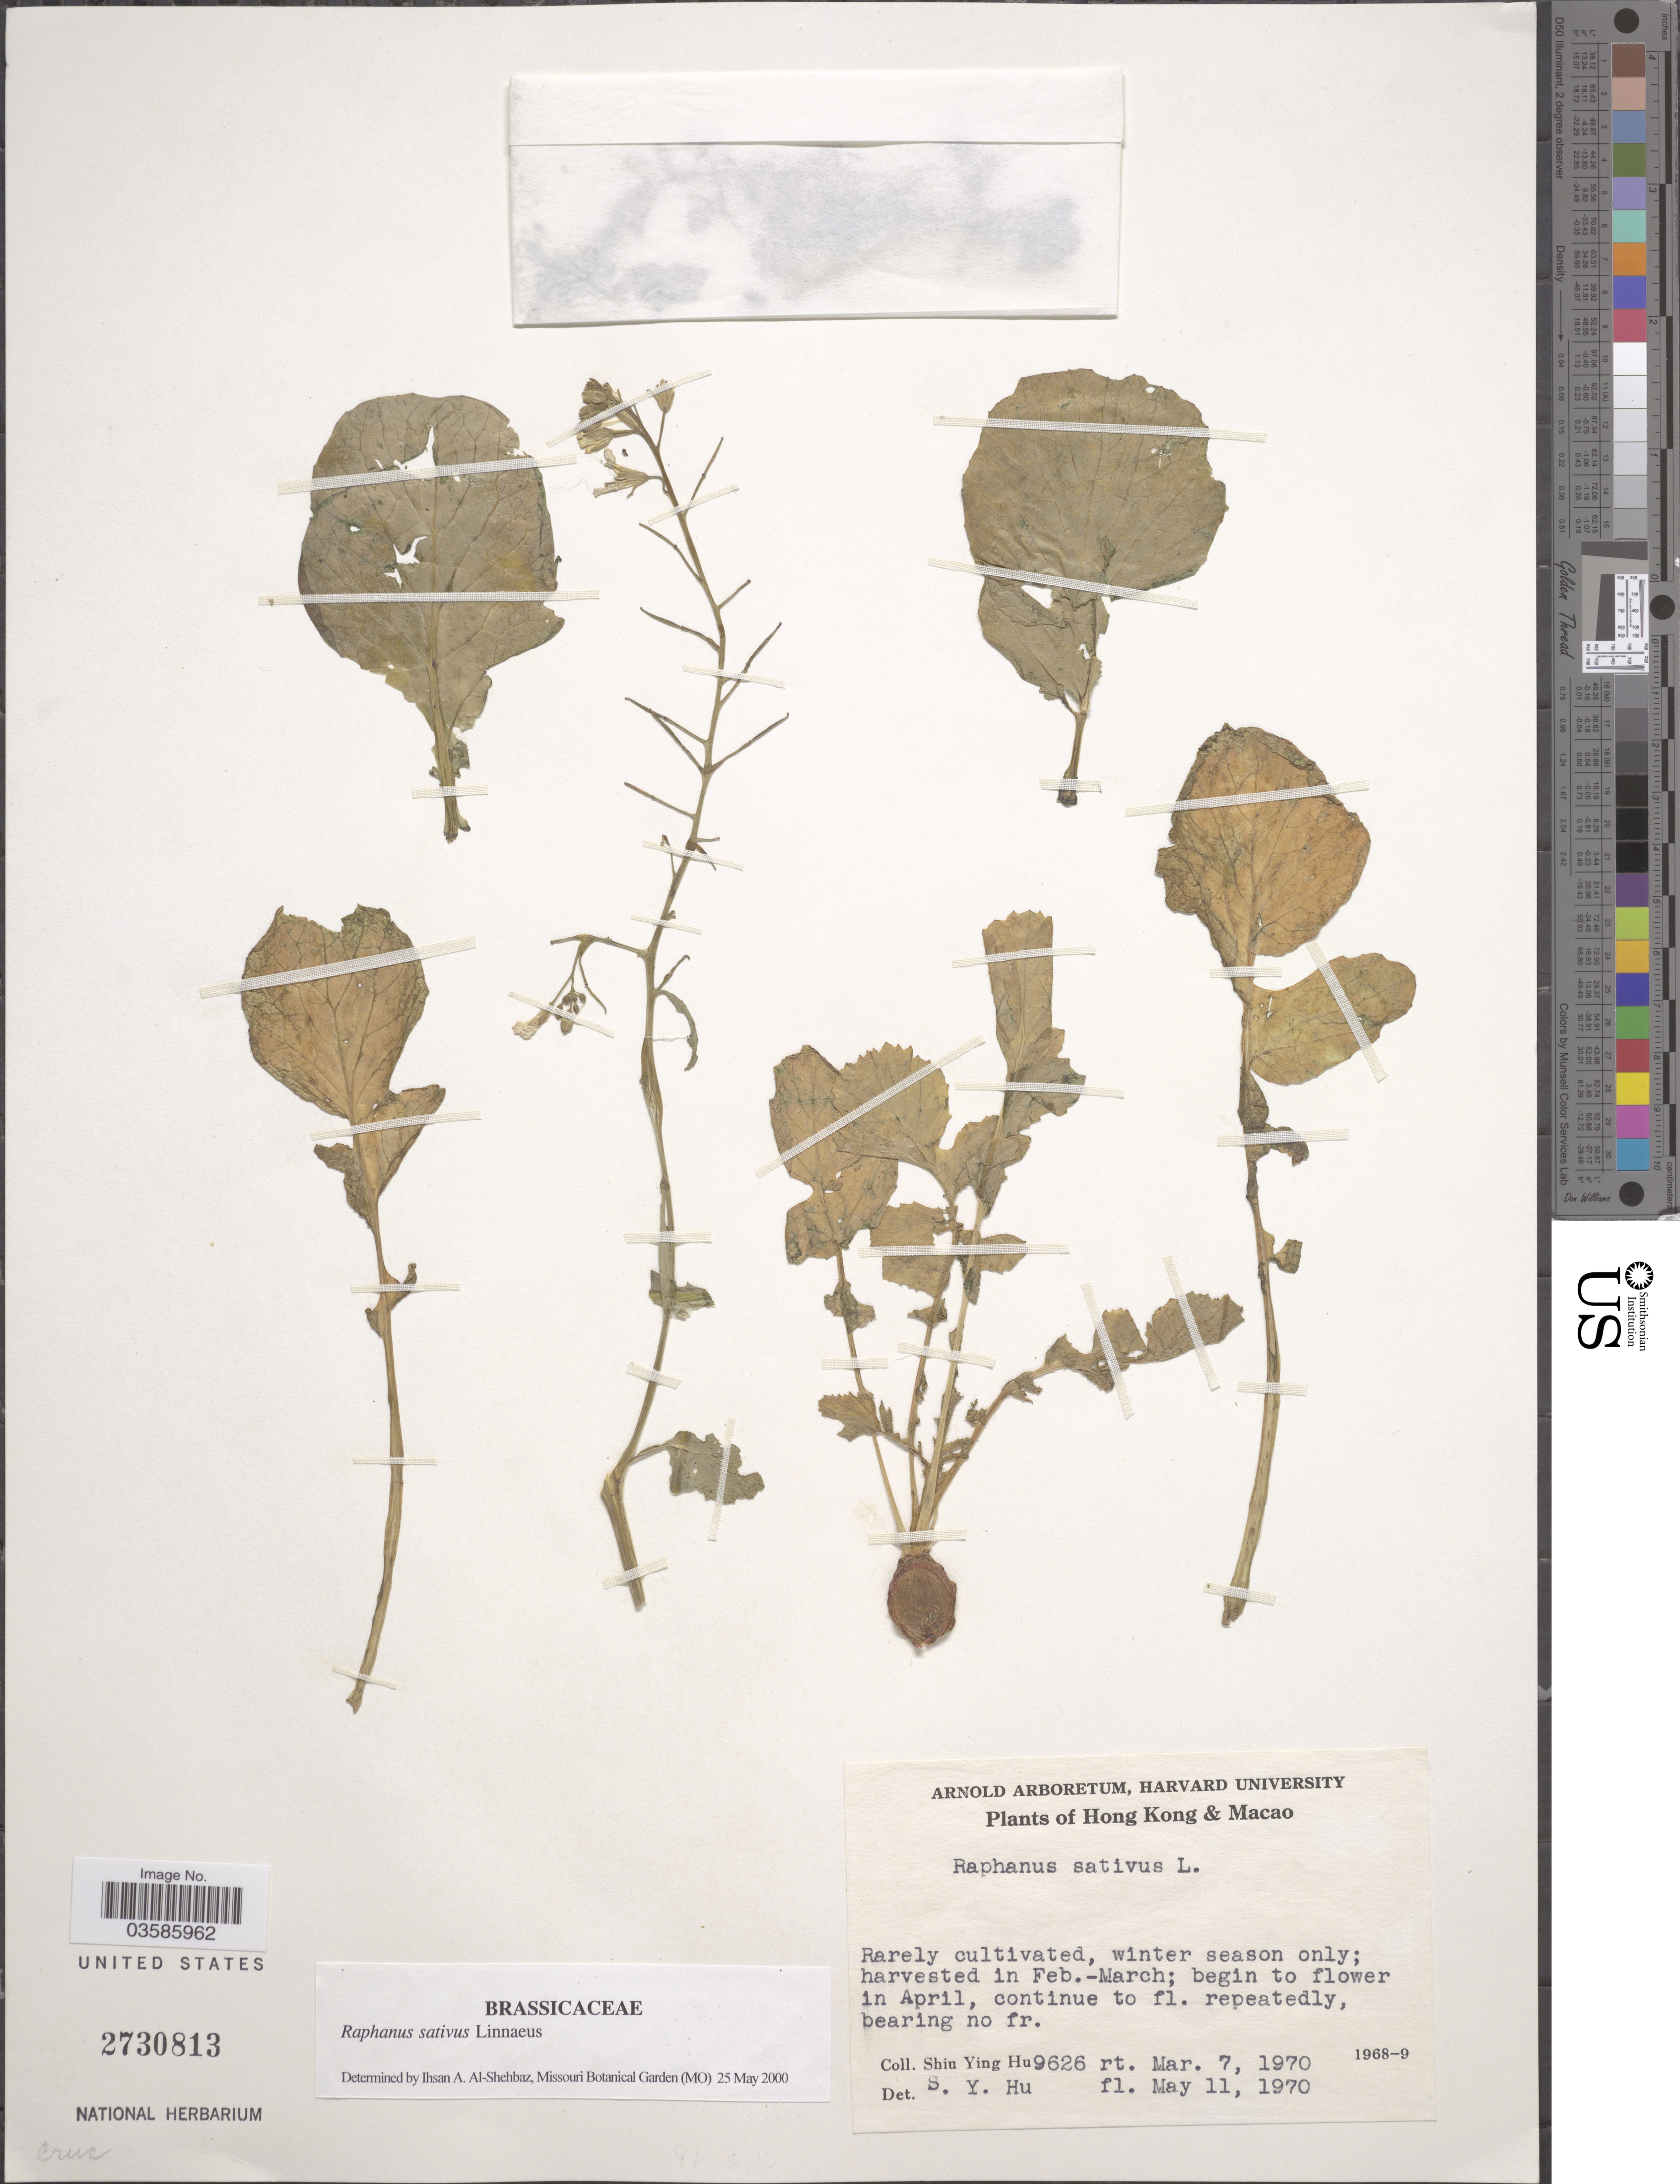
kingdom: Plantae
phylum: Tracheophyta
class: Magnoliopsida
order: Brassicales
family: Brassicaceae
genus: Raphanus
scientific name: Raphanus sativus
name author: L.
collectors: S. Y. Hu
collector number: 9626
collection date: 1970-03-07/1970-05-11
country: China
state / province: Hong Kong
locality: Macao.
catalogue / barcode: US 2730813